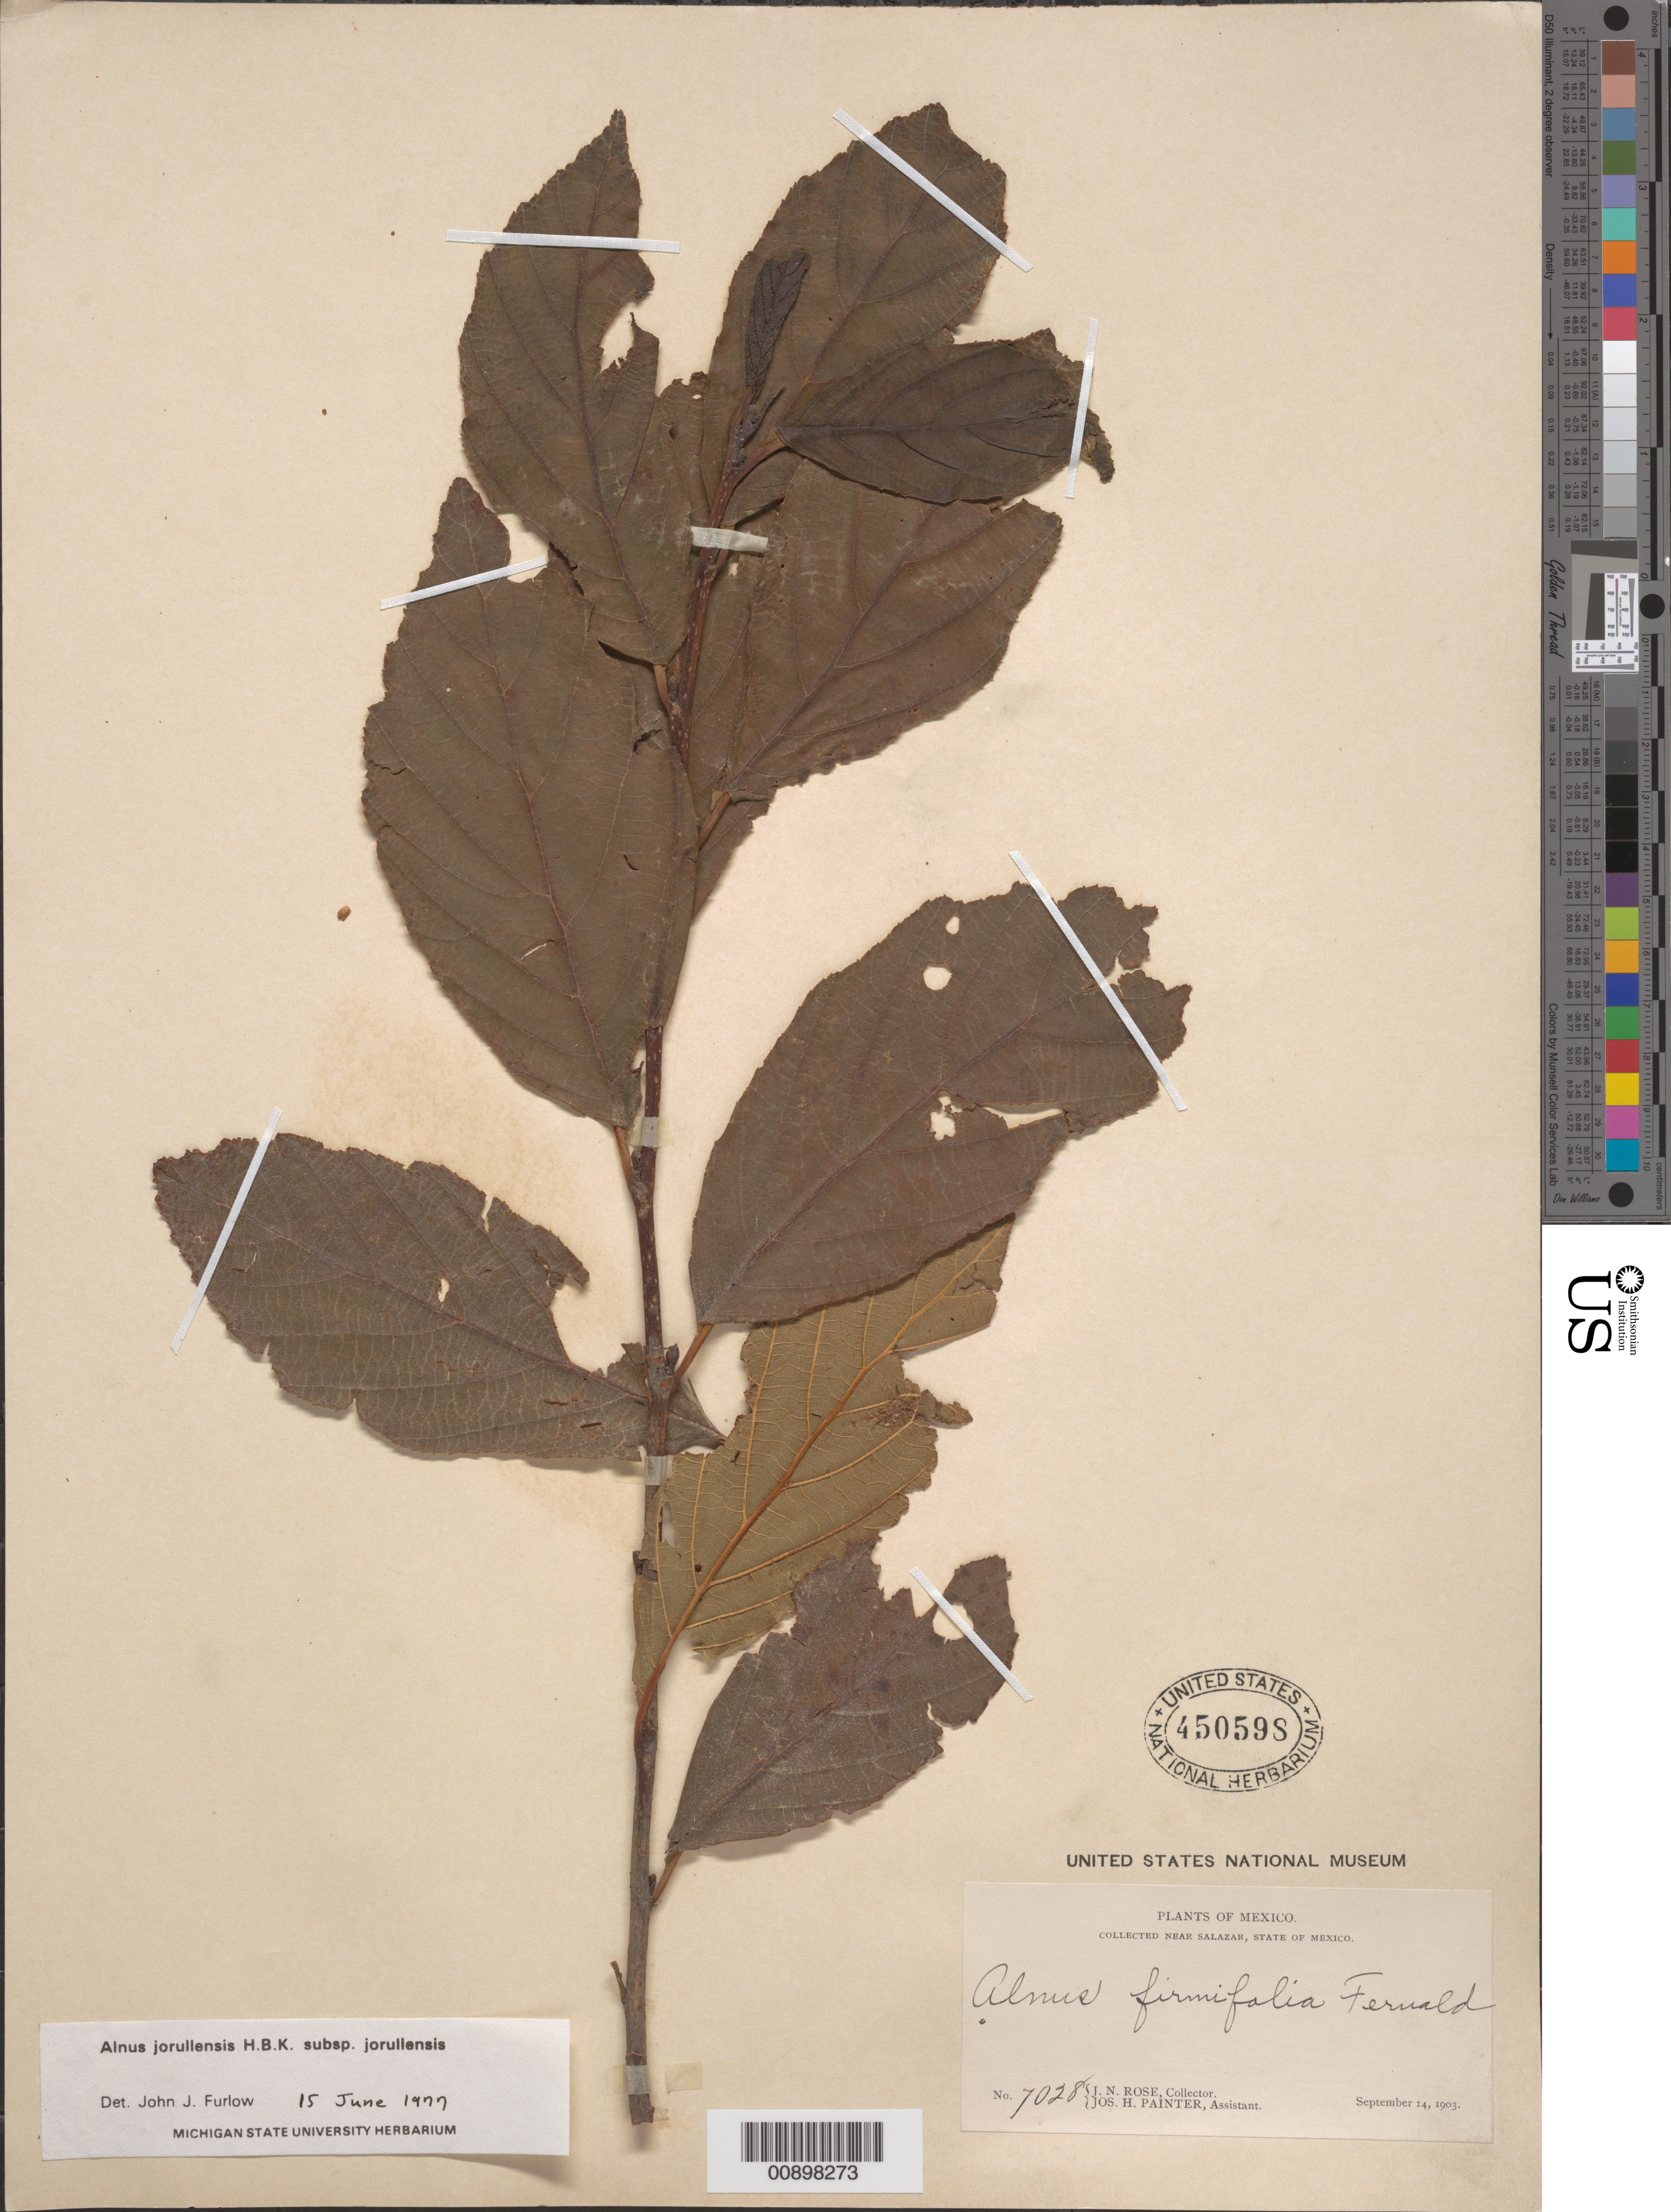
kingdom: Plantae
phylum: Tracheophyta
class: Magnoliopsida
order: Fagales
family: Betulaceae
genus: Alnus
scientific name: Alnus jorullensis subsp. jorullensis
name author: Kunth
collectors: J. N. Rose & J. H. Painter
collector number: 7028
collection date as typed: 14 Sep 1903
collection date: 1903-09-14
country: Mexico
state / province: México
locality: Near Salazar, State of México.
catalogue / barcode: US 450598